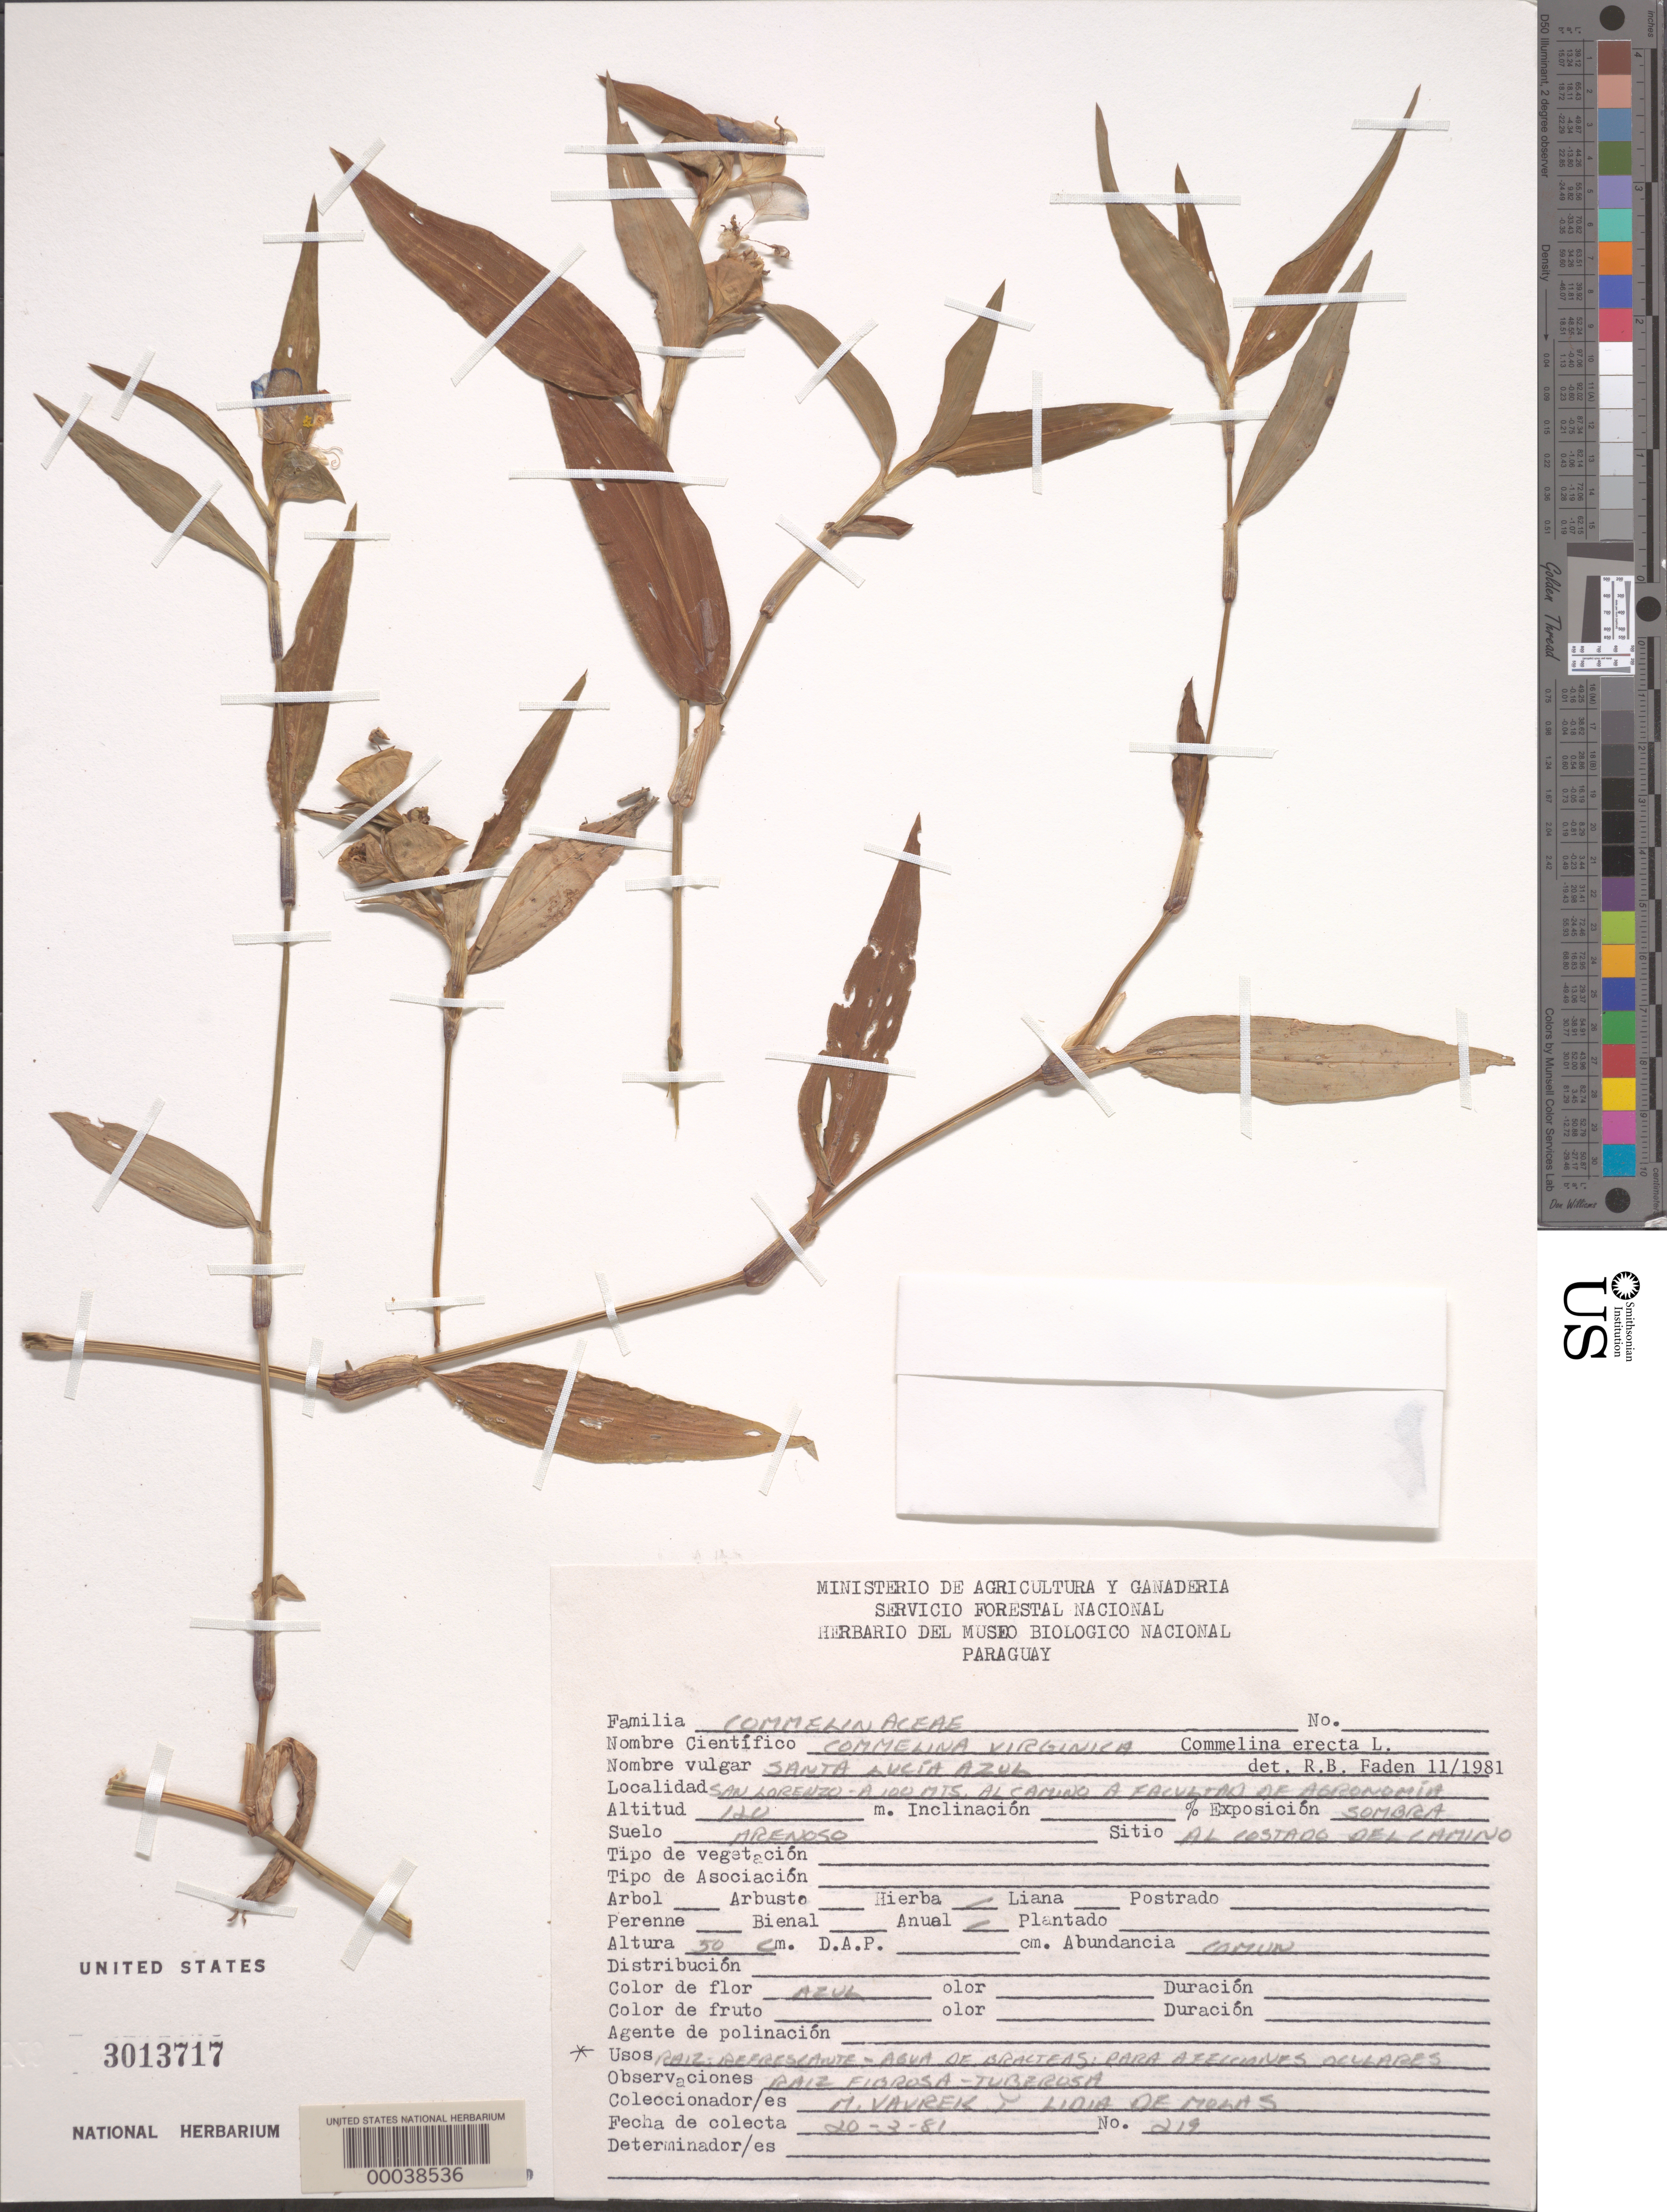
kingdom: Plantae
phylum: Tracheophyta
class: Liliopsida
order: Commelinales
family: Commelinaceae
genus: Commelina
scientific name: Commelina erecta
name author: L.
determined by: Faden, Robert B., (US), Smithsonian Institution - National Museum of Natural History (UNITED STATES)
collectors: M. Vavrek & L. Perez De Molas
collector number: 219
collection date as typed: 20 Mar 1981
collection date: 1981-03-20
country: Paraguay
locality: San lorenzo; near agricultural institute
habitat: Sandy soil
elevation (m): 120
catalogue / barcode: US 3013717